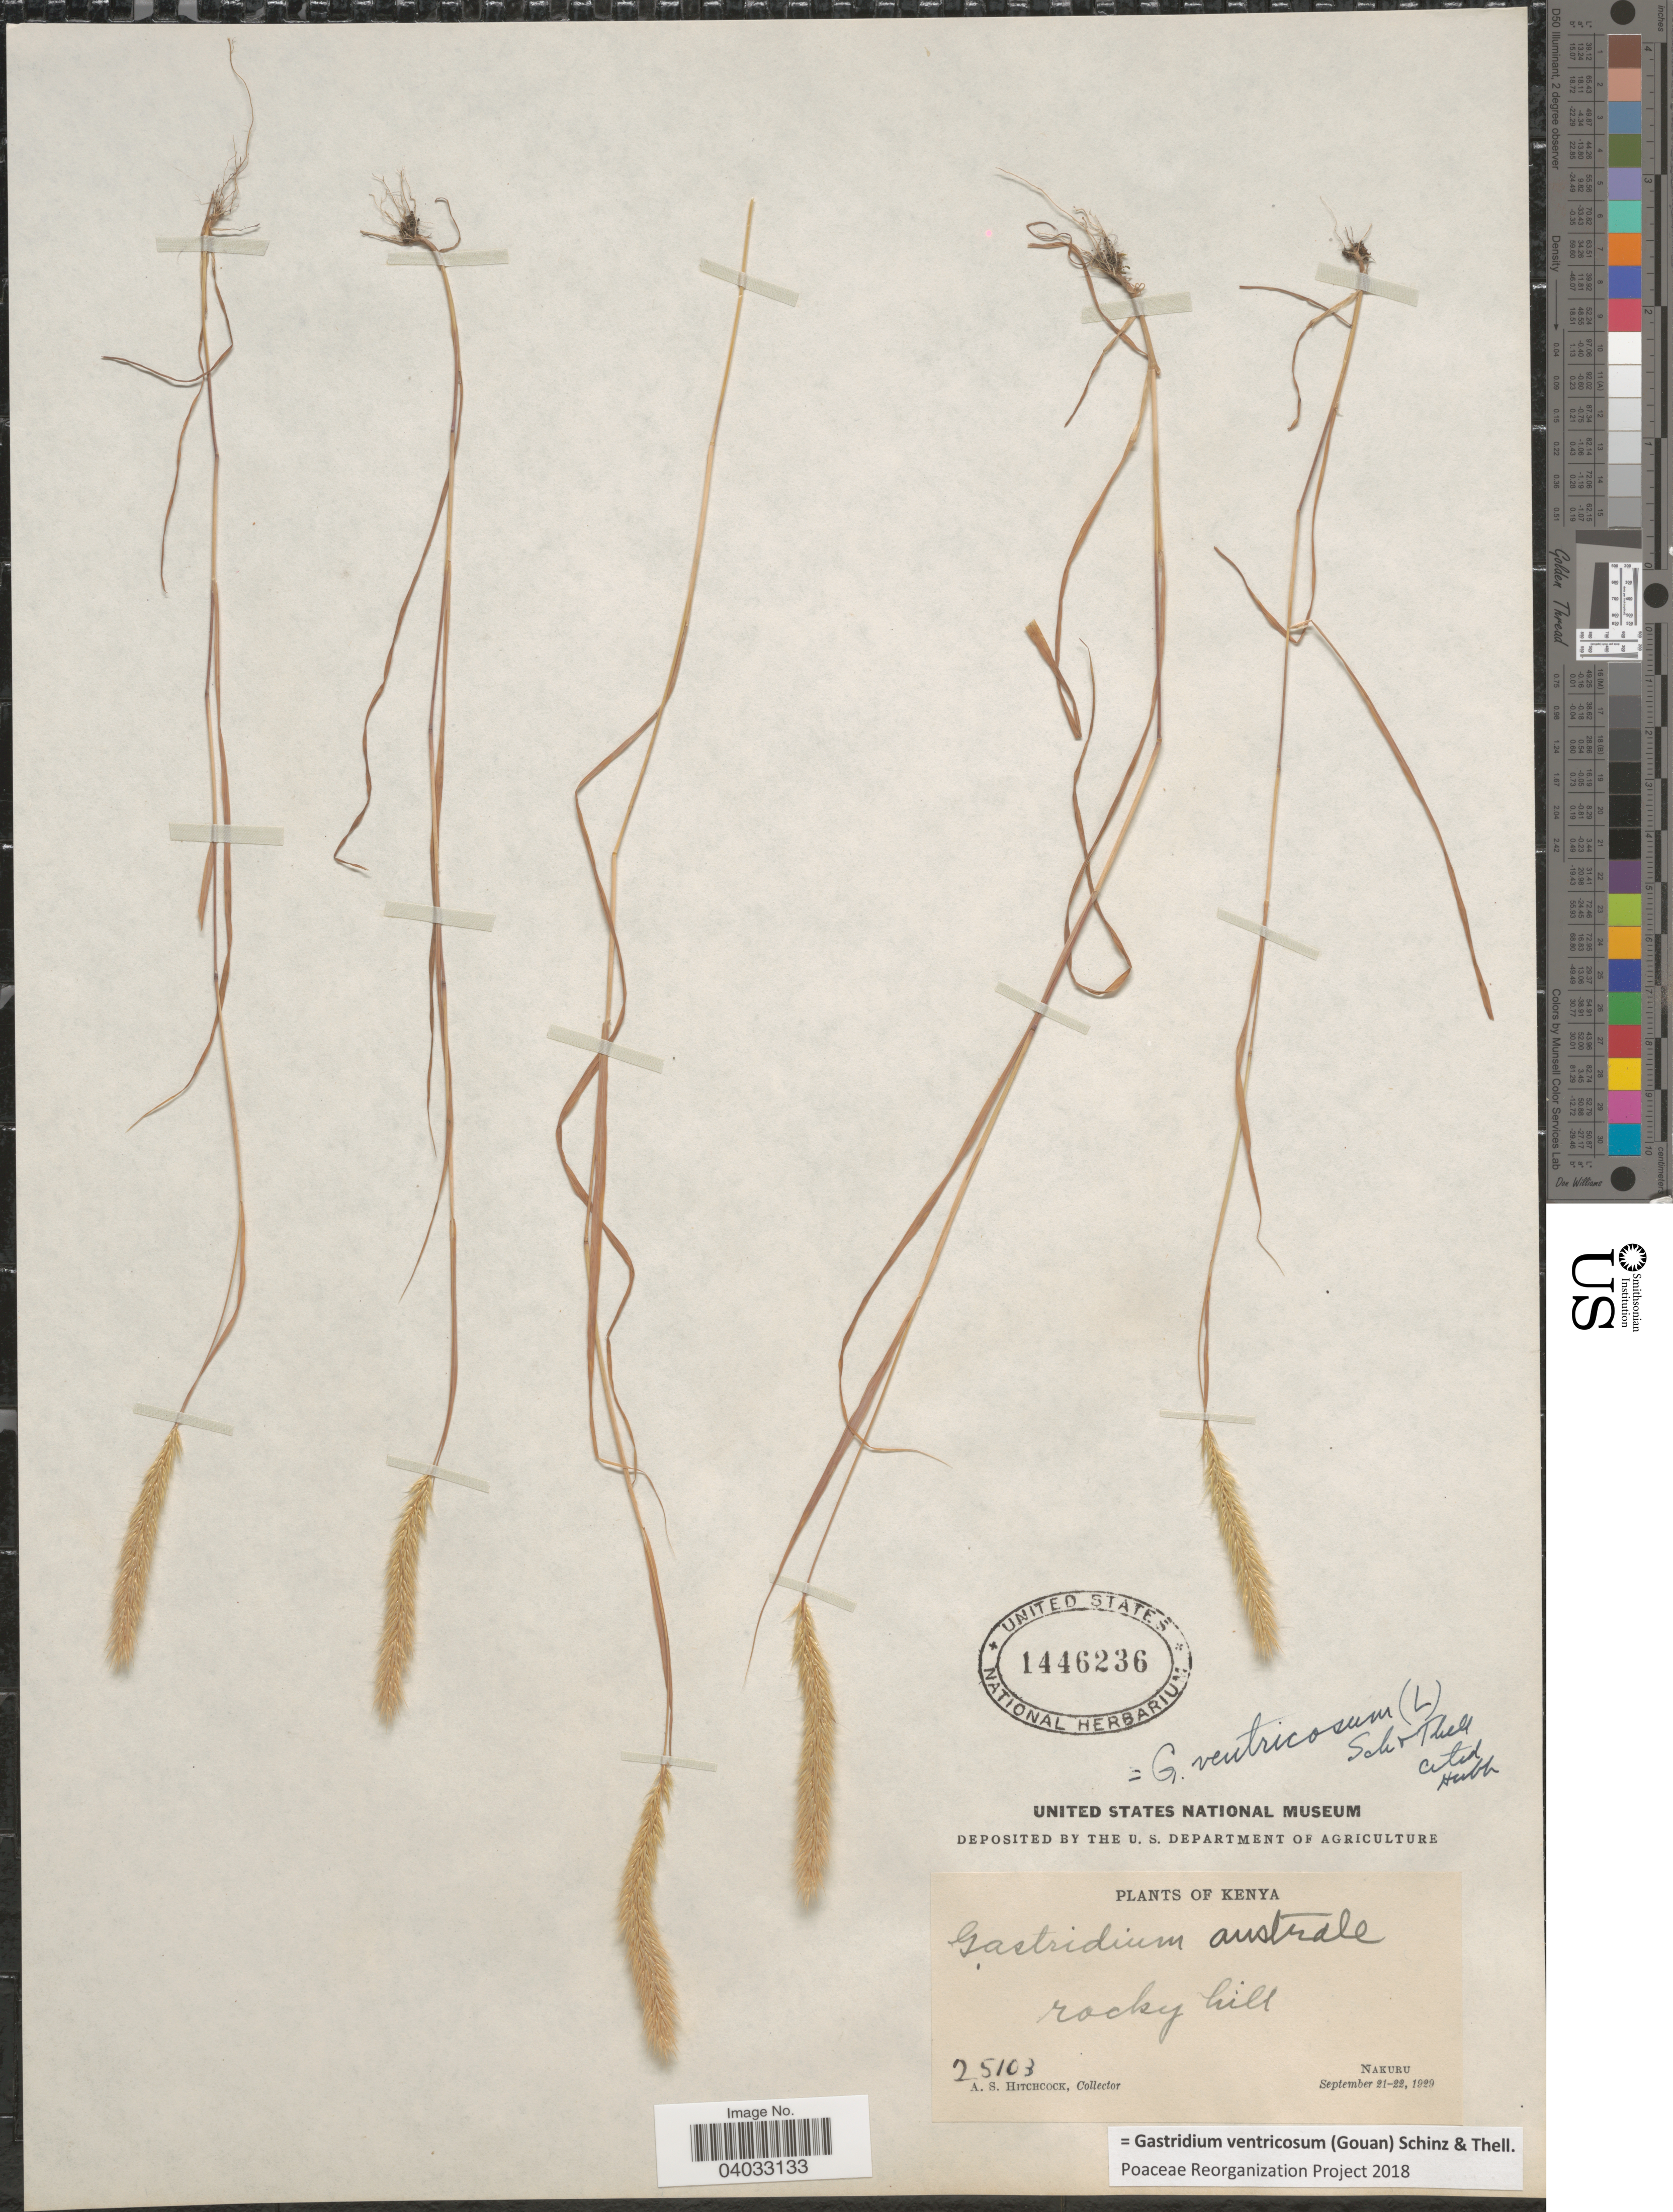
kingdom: Plantae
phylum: Tracheophyta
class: Liliopsida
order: Poales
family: Poaceae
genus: Gastridium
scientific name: Gastridium ventricosum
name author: (Gouan) Schinz & Thell.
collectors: A. S. Hitchcock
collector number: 25103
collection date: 1929-09-21/1929-09-22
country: Kenya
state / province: Nakuru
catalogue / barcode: US 1446236